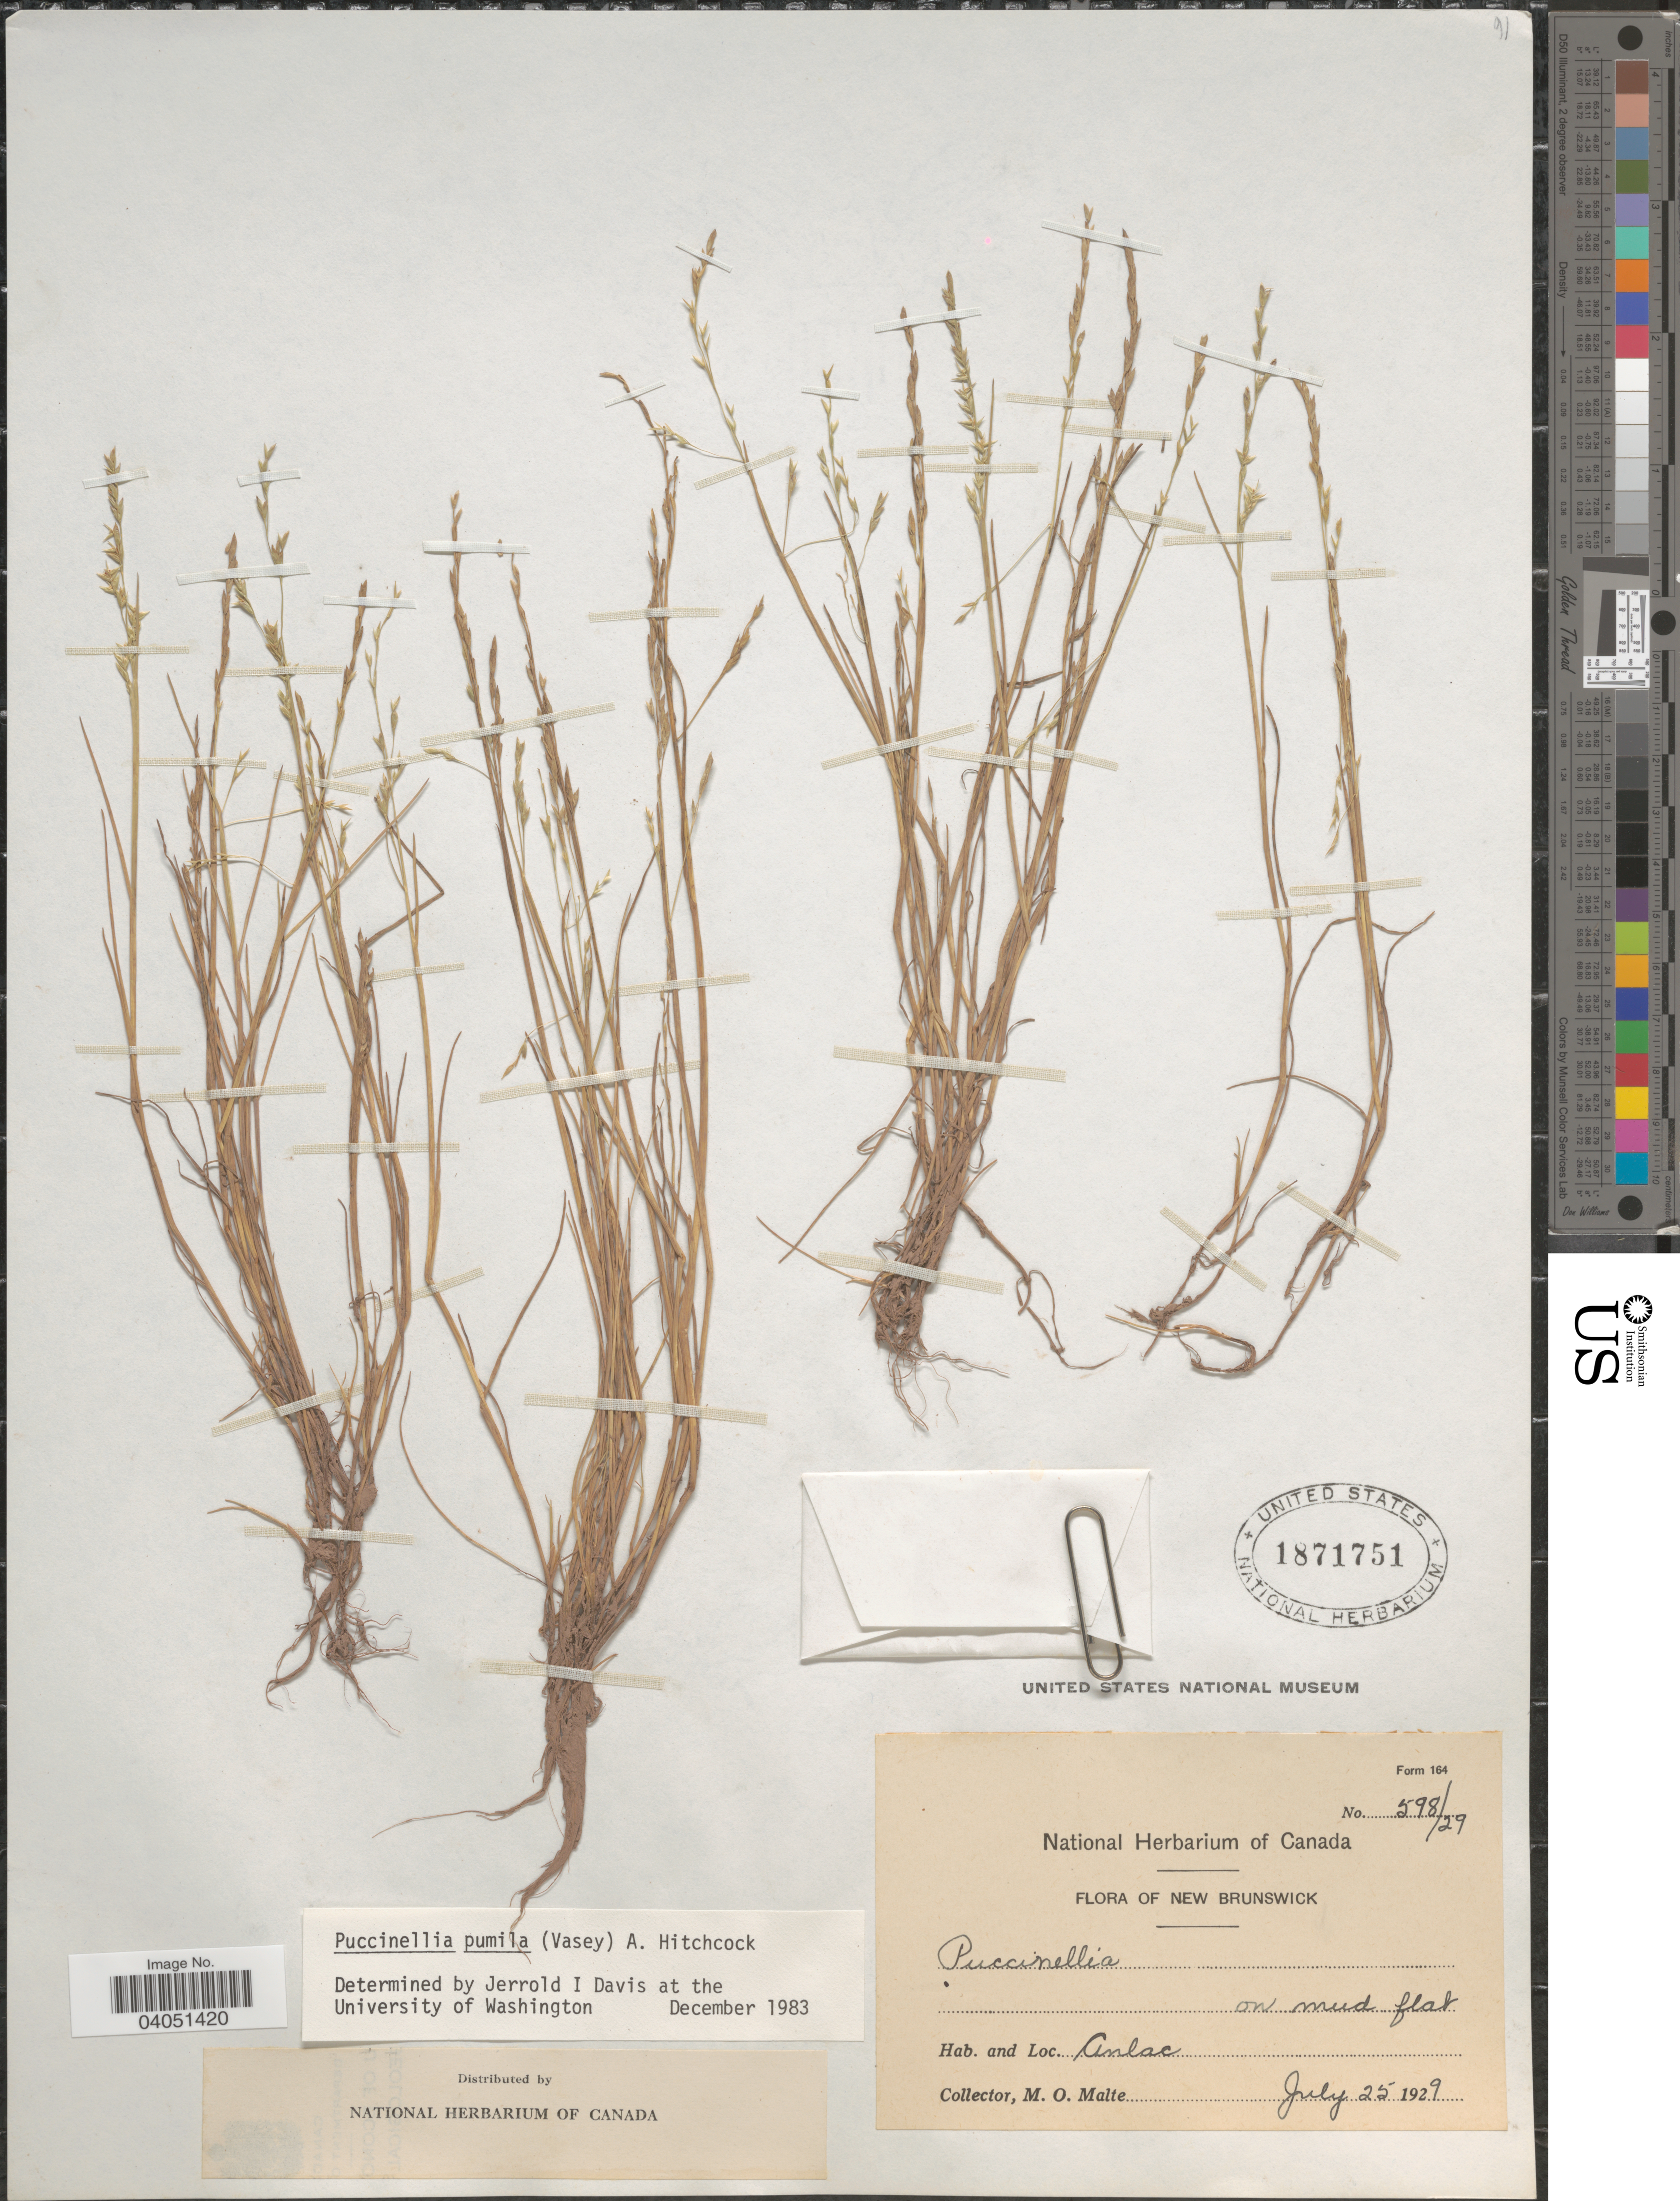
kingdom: Plantae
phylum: Tracheophyta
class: Liliopsida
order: Poales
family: Poaceae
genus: Puccinellia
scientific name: Puccinellia pumila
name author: (Vasey) Hitchc.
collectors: M. O. Malte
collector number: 598/29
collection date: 1929-07-25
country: Canada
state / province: New Brunswick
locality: Anlac.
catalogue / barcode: US 1871751